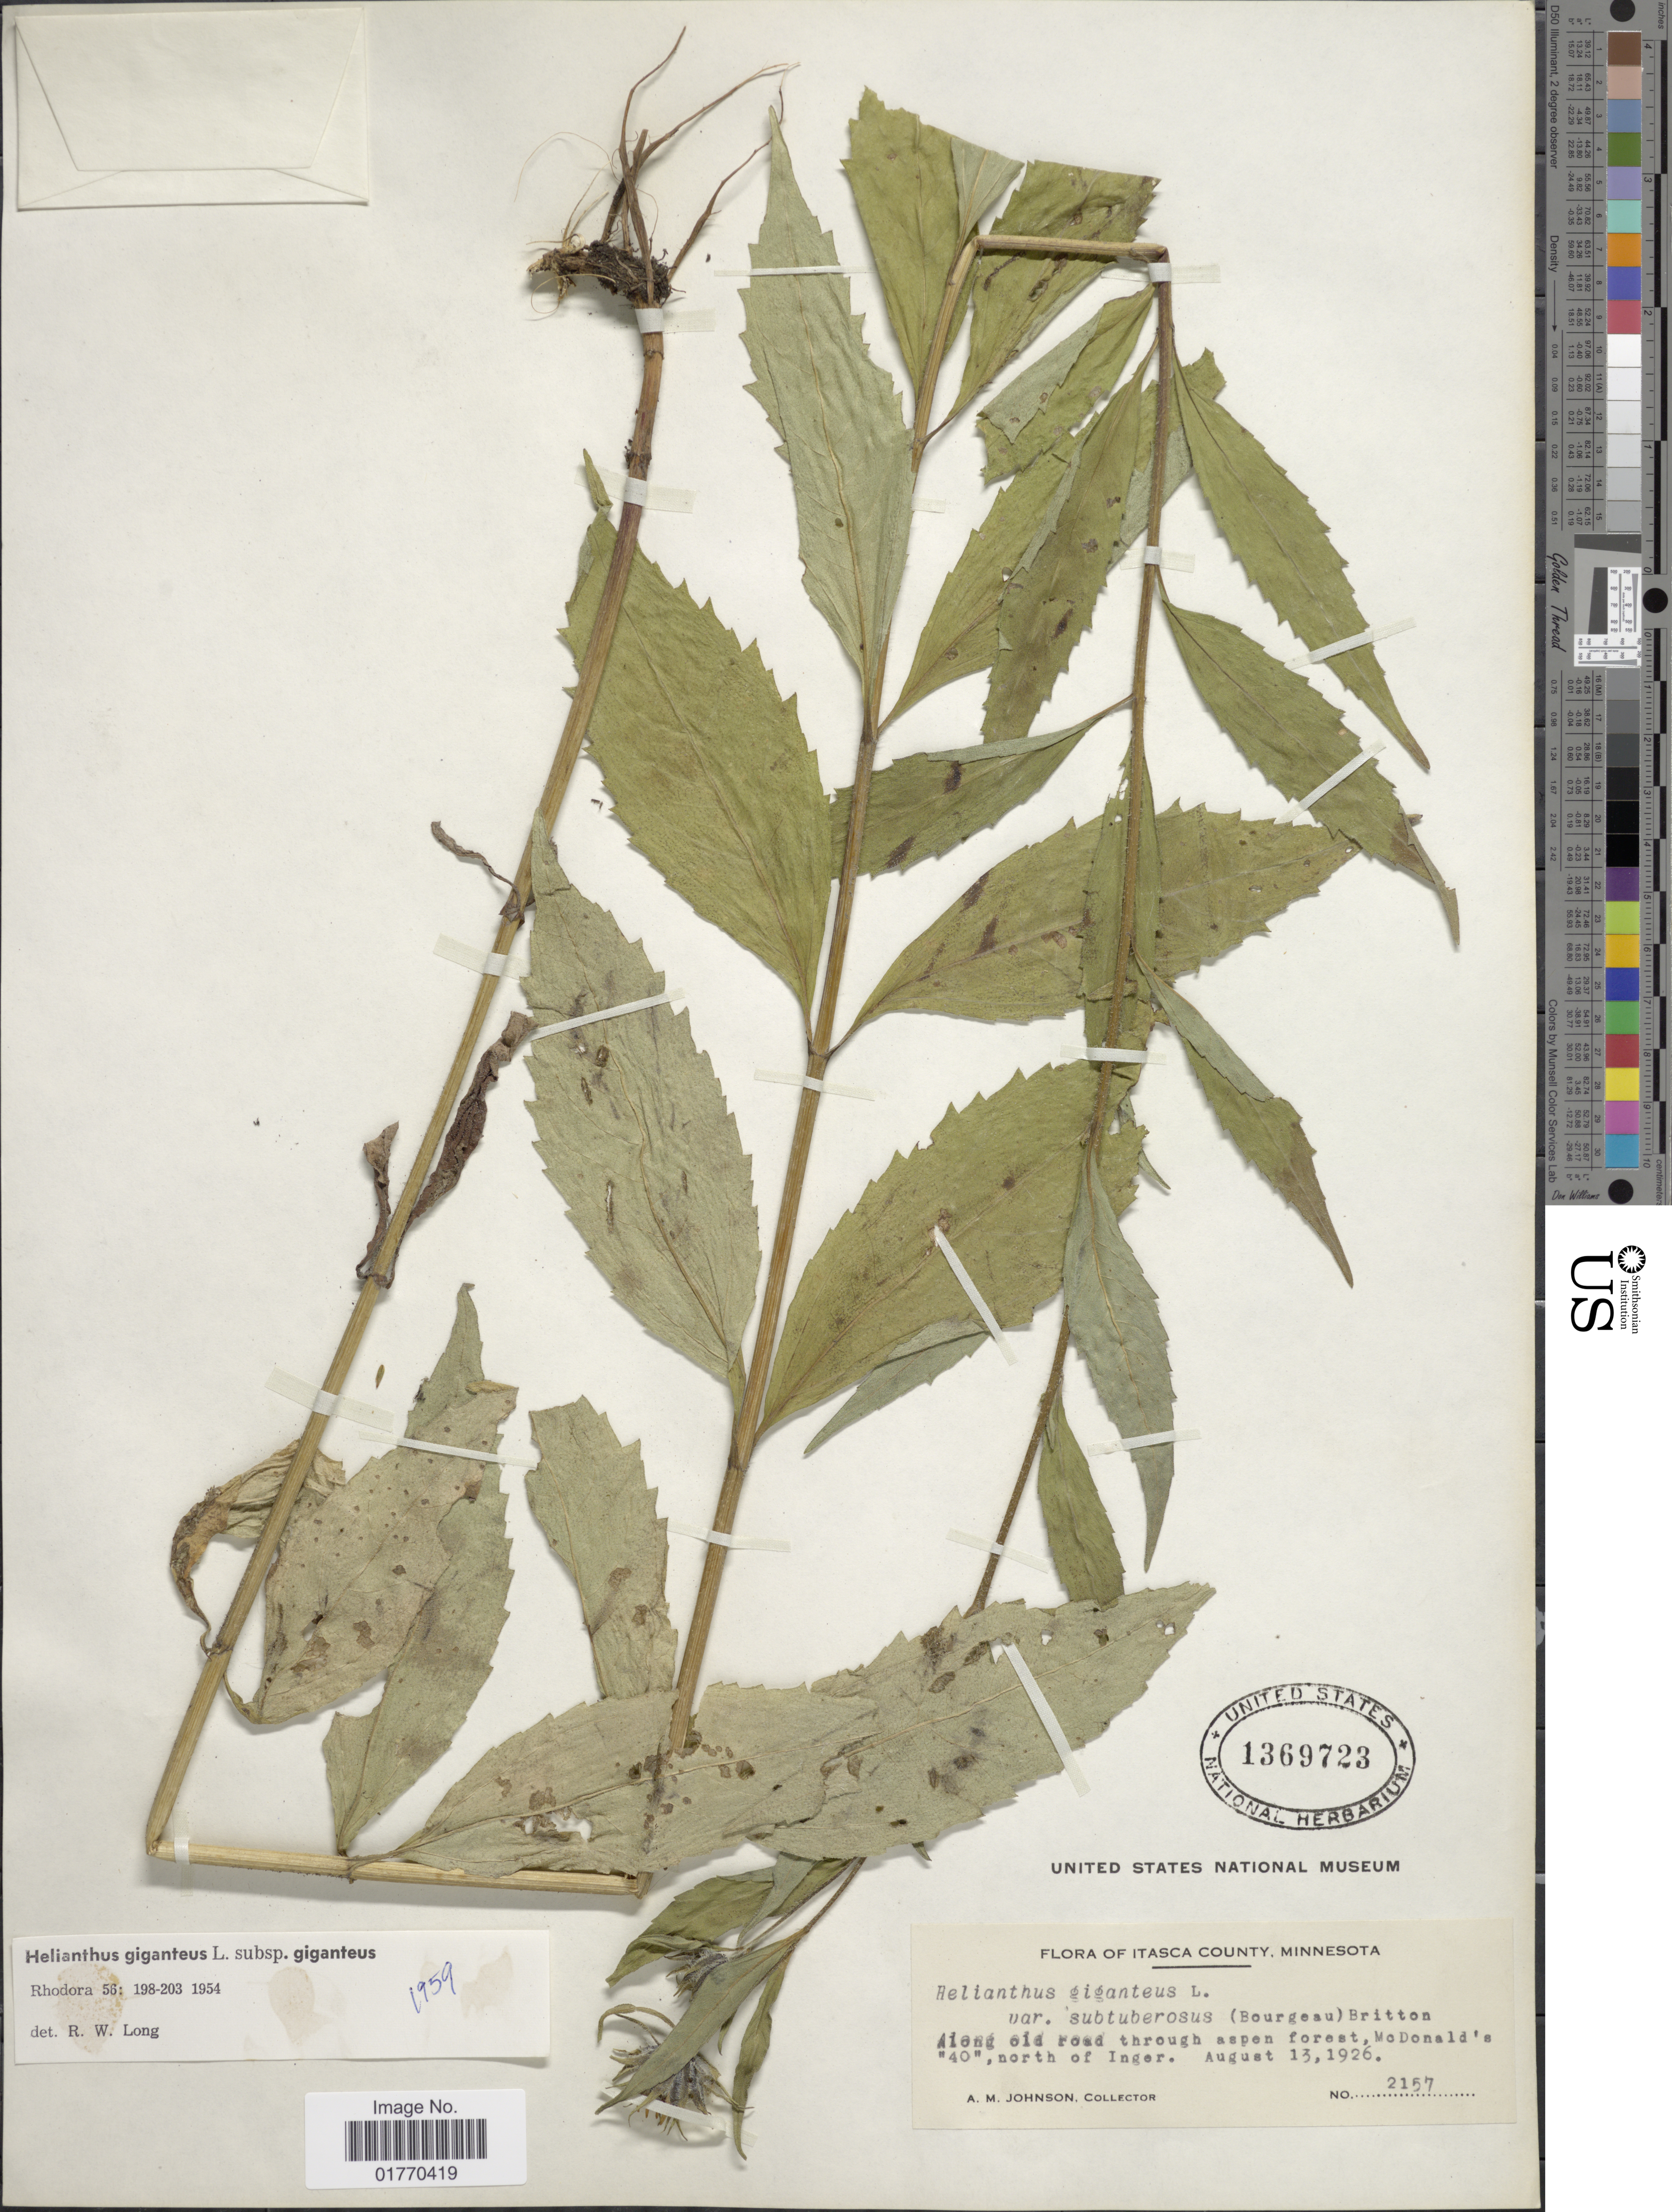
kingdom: Plantae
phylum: Tracheophyta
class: Magnoliopsida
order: Asterales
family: Asteraceae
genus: Helianthus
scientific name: Helianthus giganteus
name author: L.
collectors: A. M. Johnson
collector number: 2157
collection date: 1926-08-13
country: United States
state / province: Minnesota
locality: Itasca County, Along old road through aspen forest, McDonald's "40", north of Inger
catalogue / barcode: US 1369723